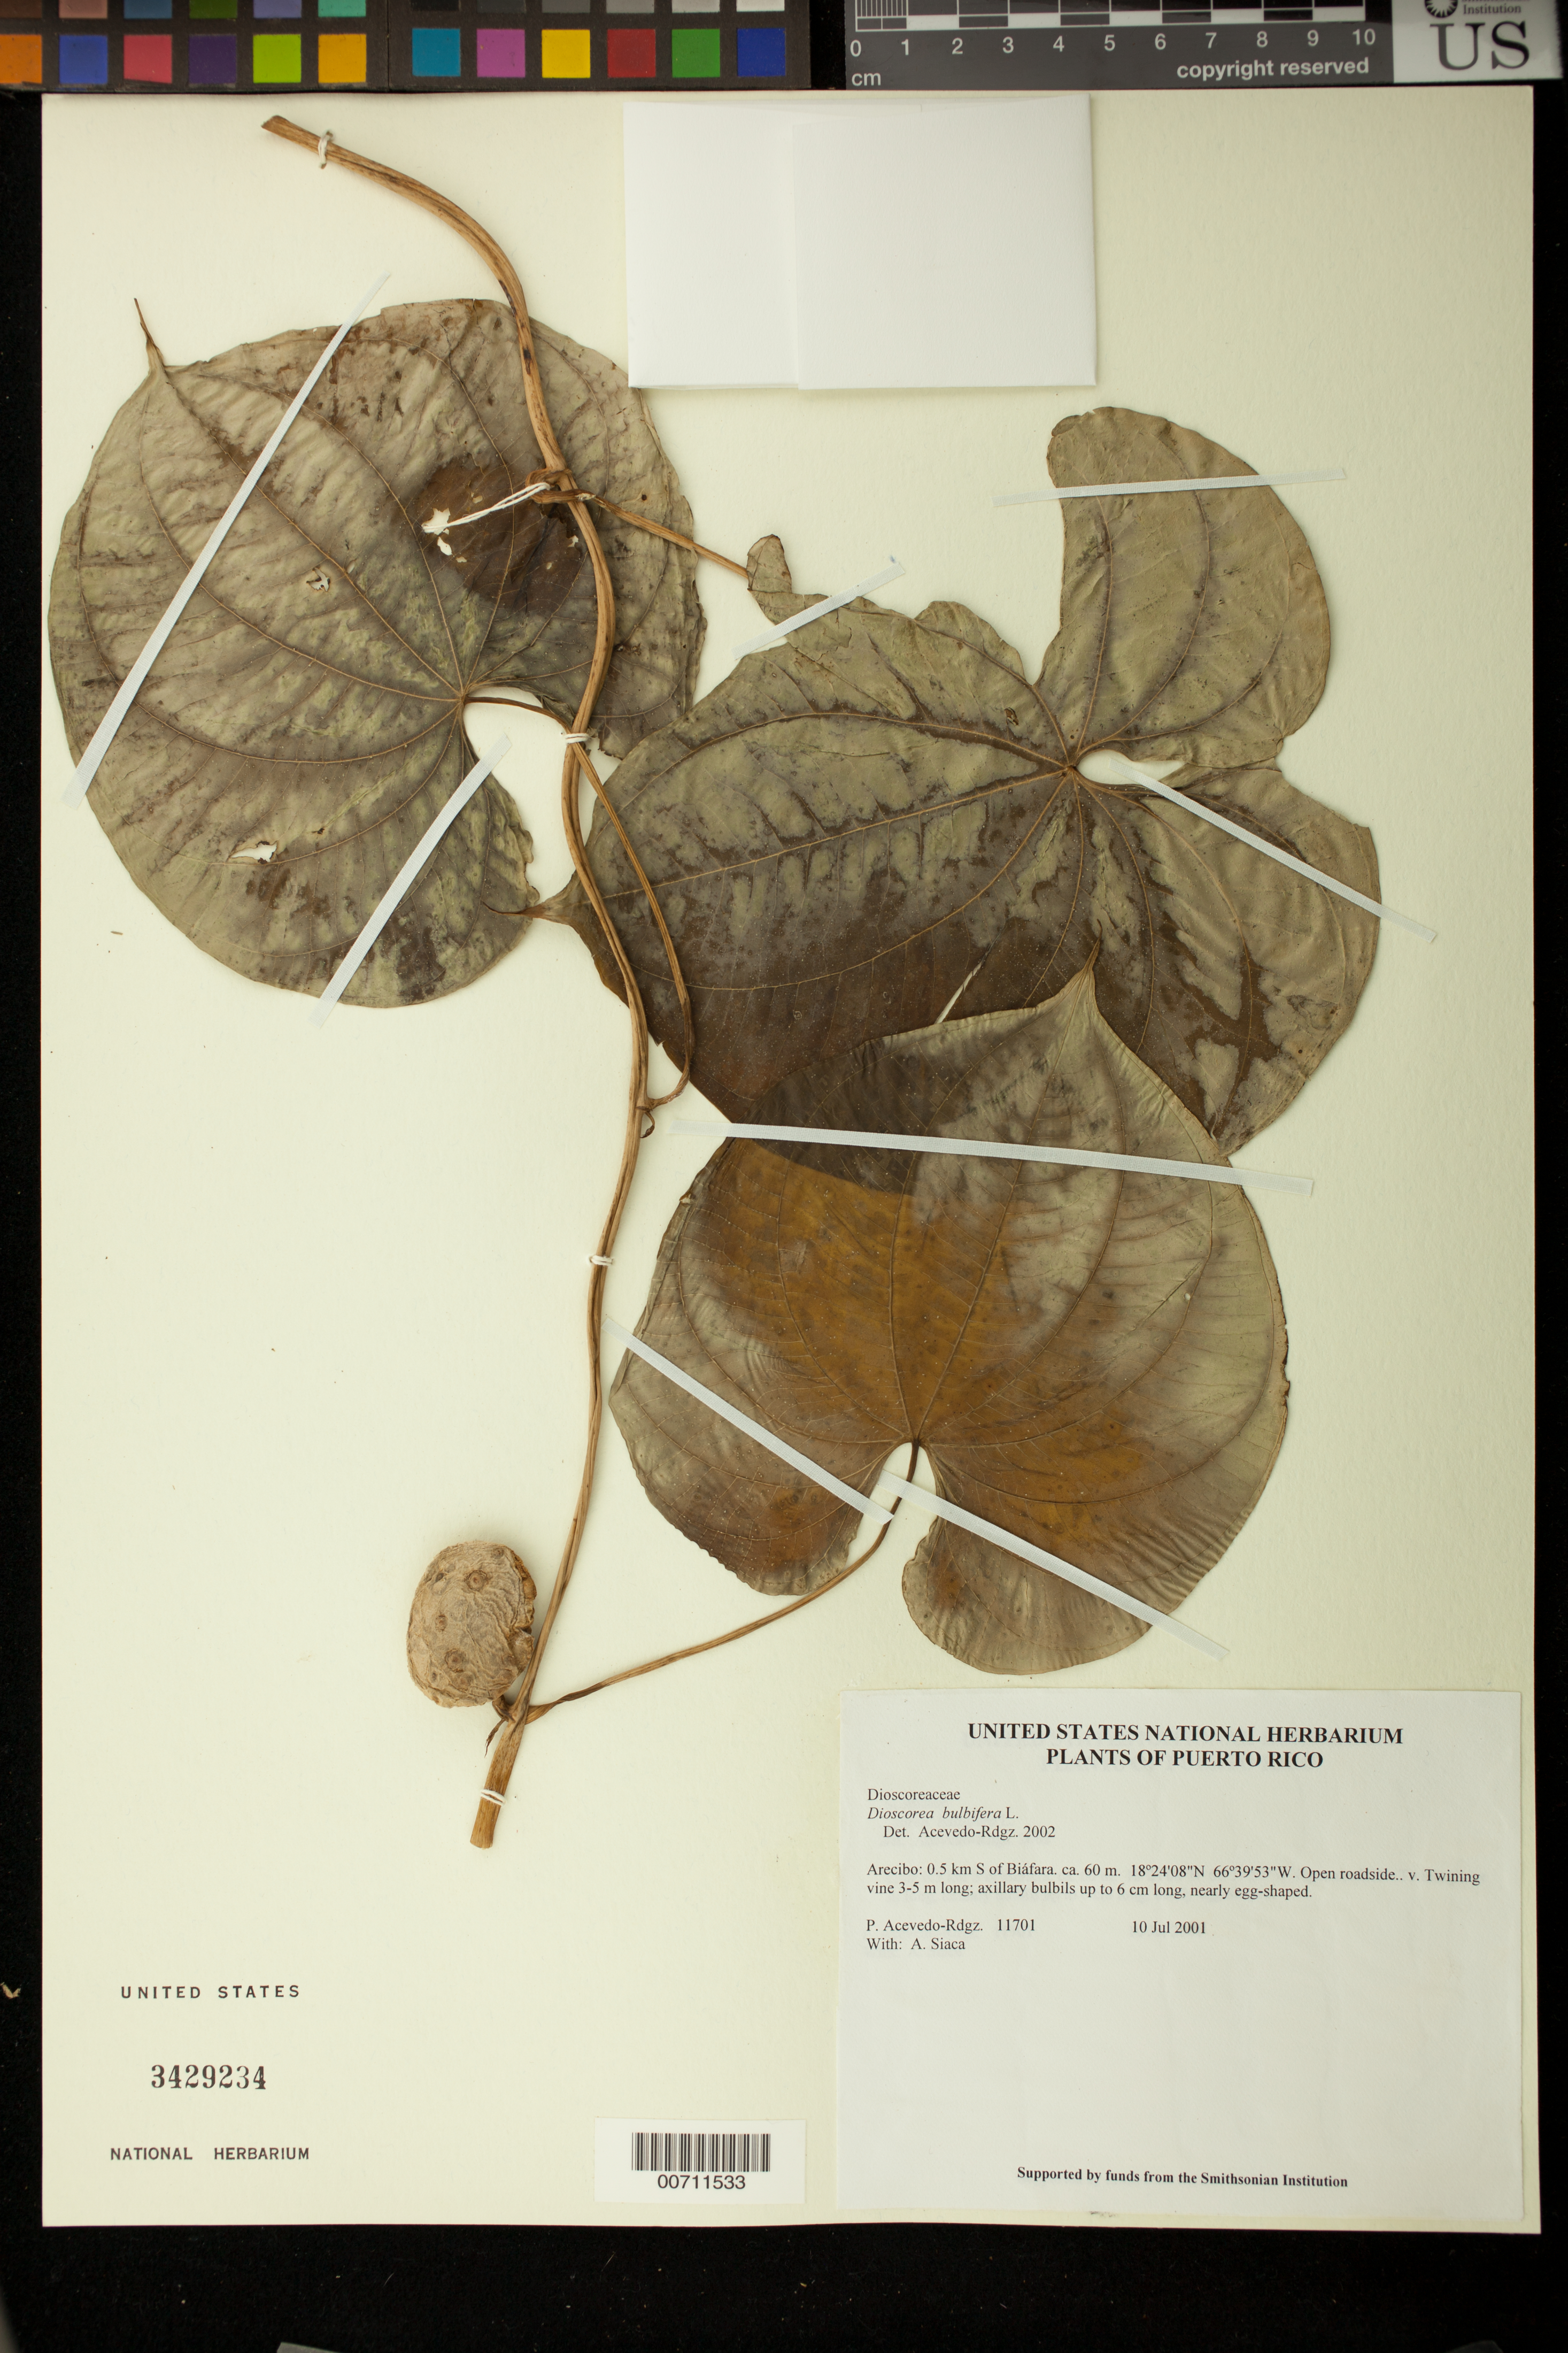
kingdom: Plantae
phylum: Tracheophyta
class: Liliopsida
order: Dioscoreales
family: Dioscoreaceae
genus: Dioscorea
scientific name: Dioscorea bulbifera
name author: L.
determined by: Acevedo-Rodríguez, P., (BOT), Smithsonian Institution - National Museum of Natural History (UNITED STATES)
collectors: P. Acevedo-Rodr. & A. Siaca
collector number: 11701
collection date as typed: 10 Jul 2001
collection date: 2001-07-10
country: Puerto Rico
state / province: Arecibo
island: Puerto Rico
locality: Arecibo: 0.5 km S of Biáfara.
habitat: Open roadside.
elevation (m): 60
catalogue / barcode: US 3429234